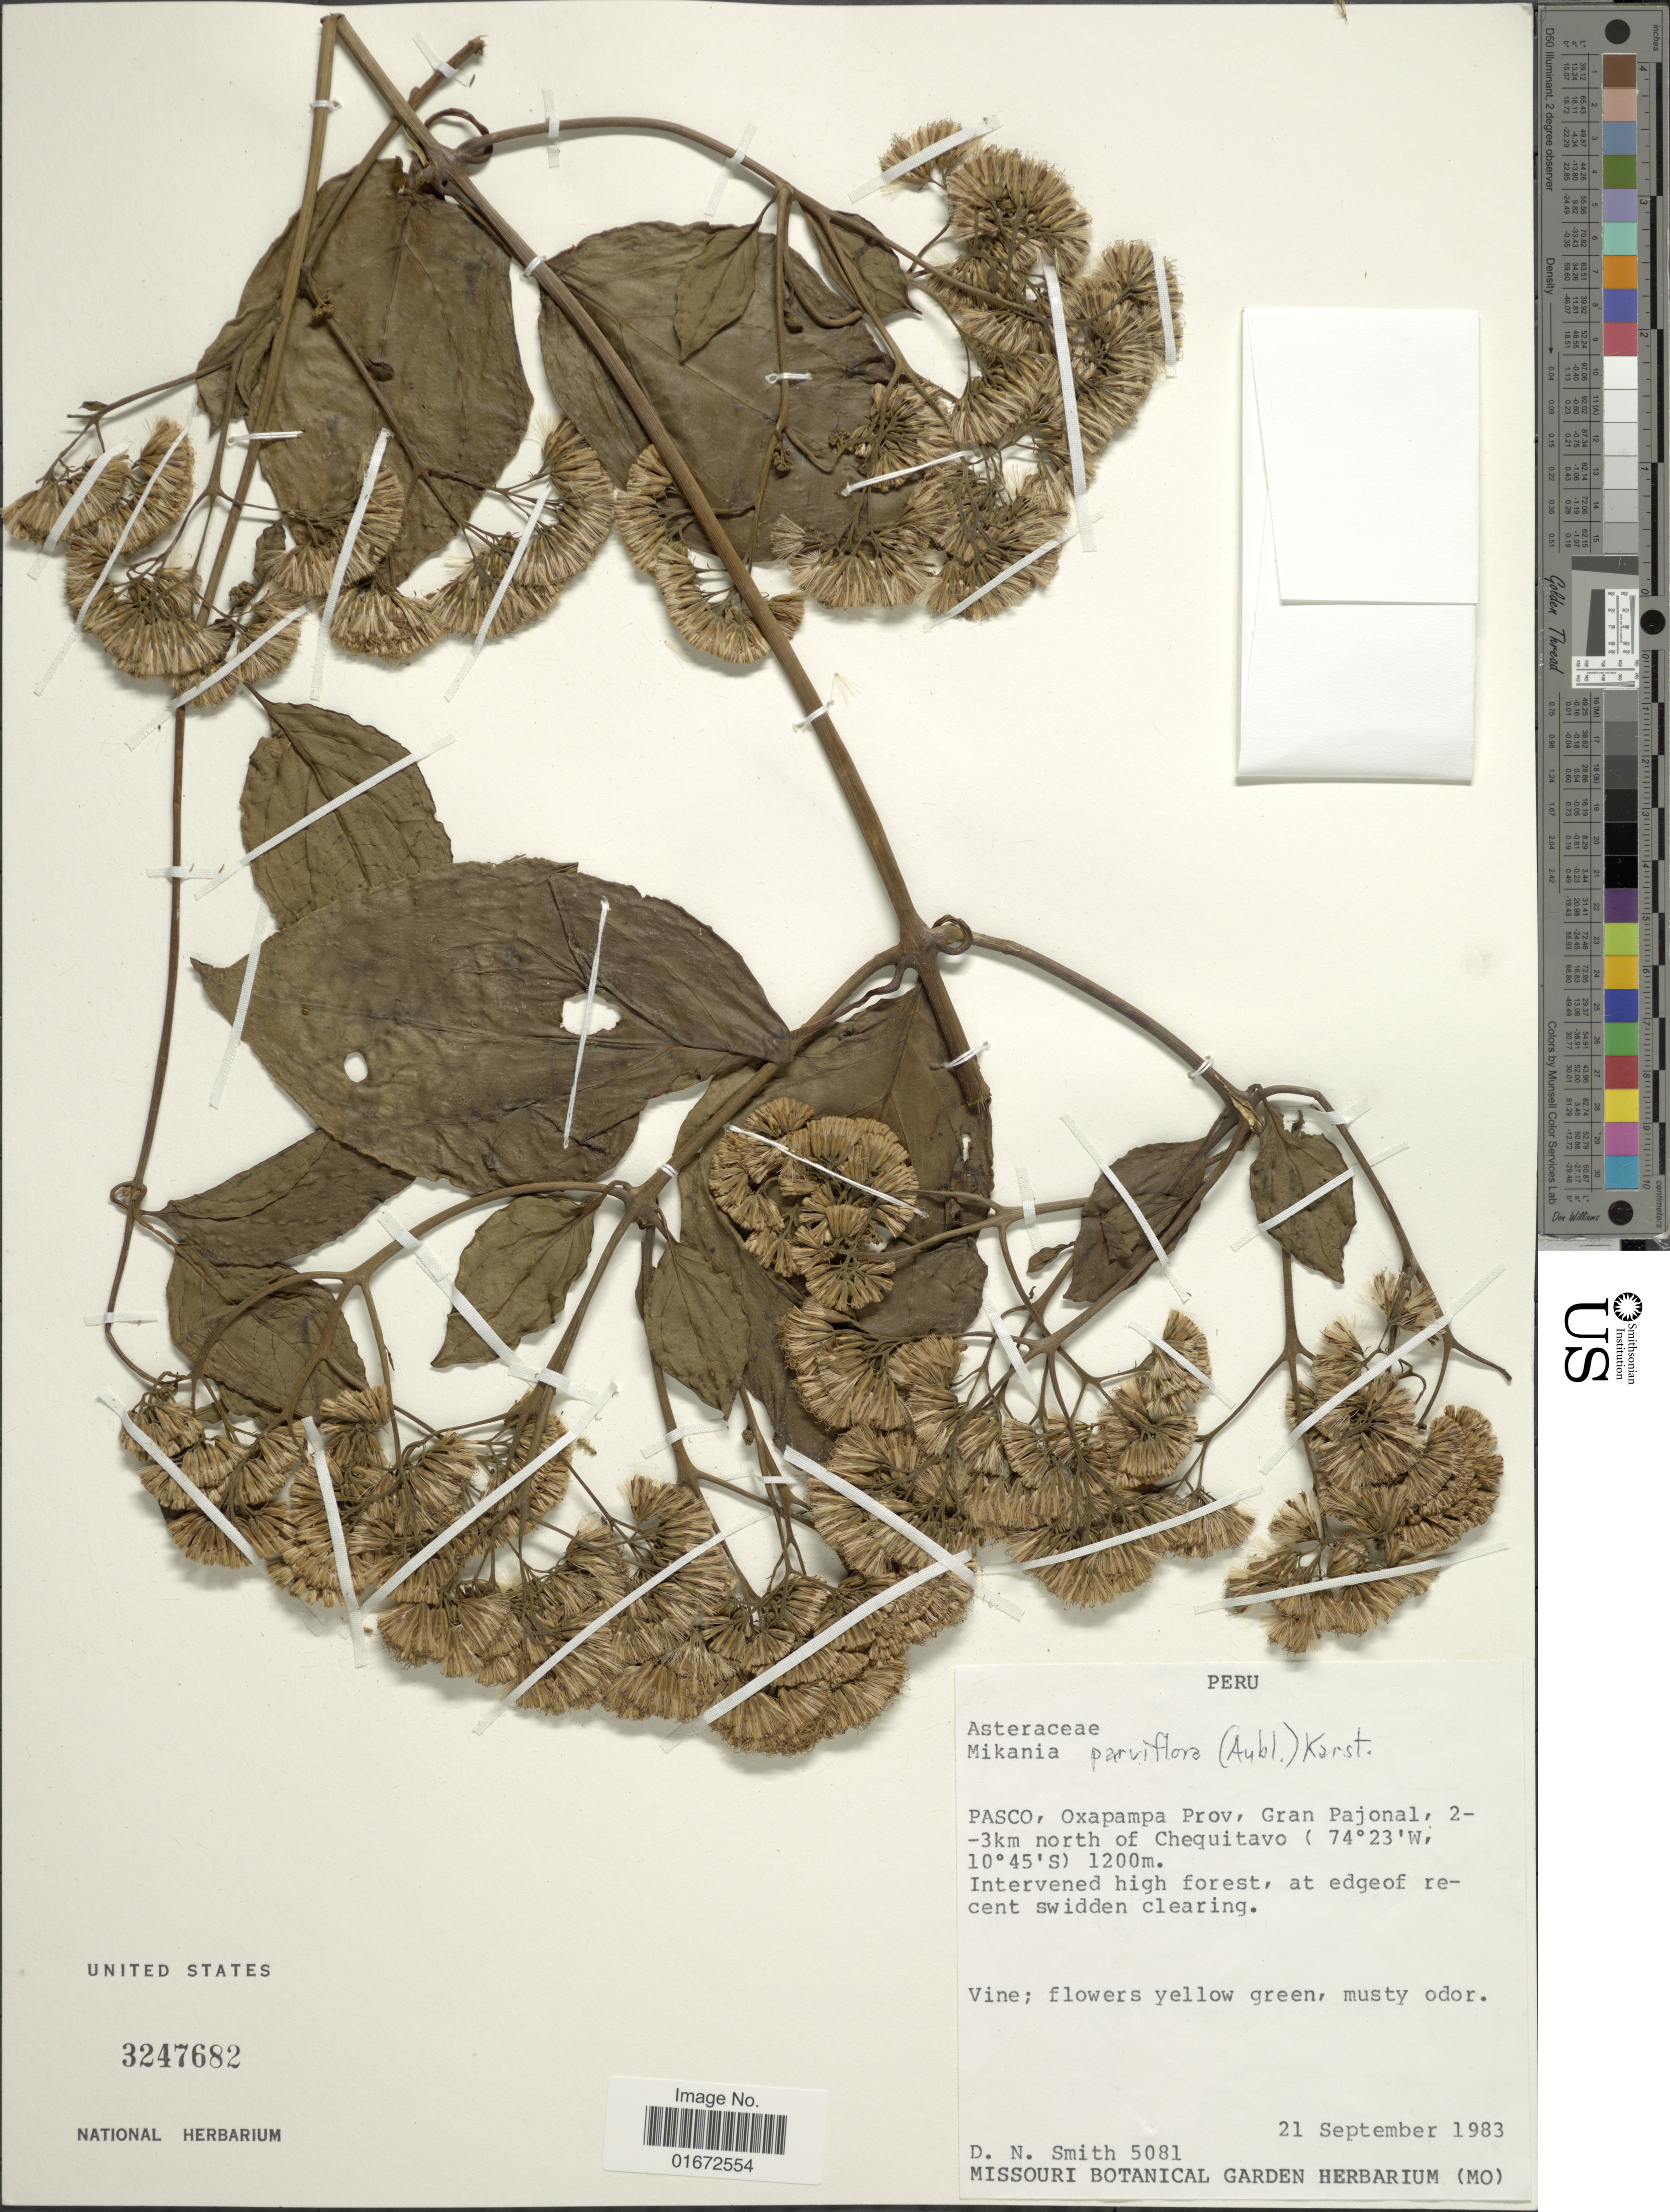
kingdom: Plantae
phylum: Tracheophyta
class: Magnoliopsida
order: Asterales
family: Asteraceae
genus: Mikania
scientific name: Mikania parviflora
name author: (Aubl.) Karst.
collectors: D. Smith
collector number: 5081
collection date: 1983-09-21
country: Peru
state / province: Pasco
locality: Pasco, Oxapampa Prov, Gran Pajonal, 2-3 km north of Chequitavo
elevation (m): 1200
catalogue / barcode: US 3247682